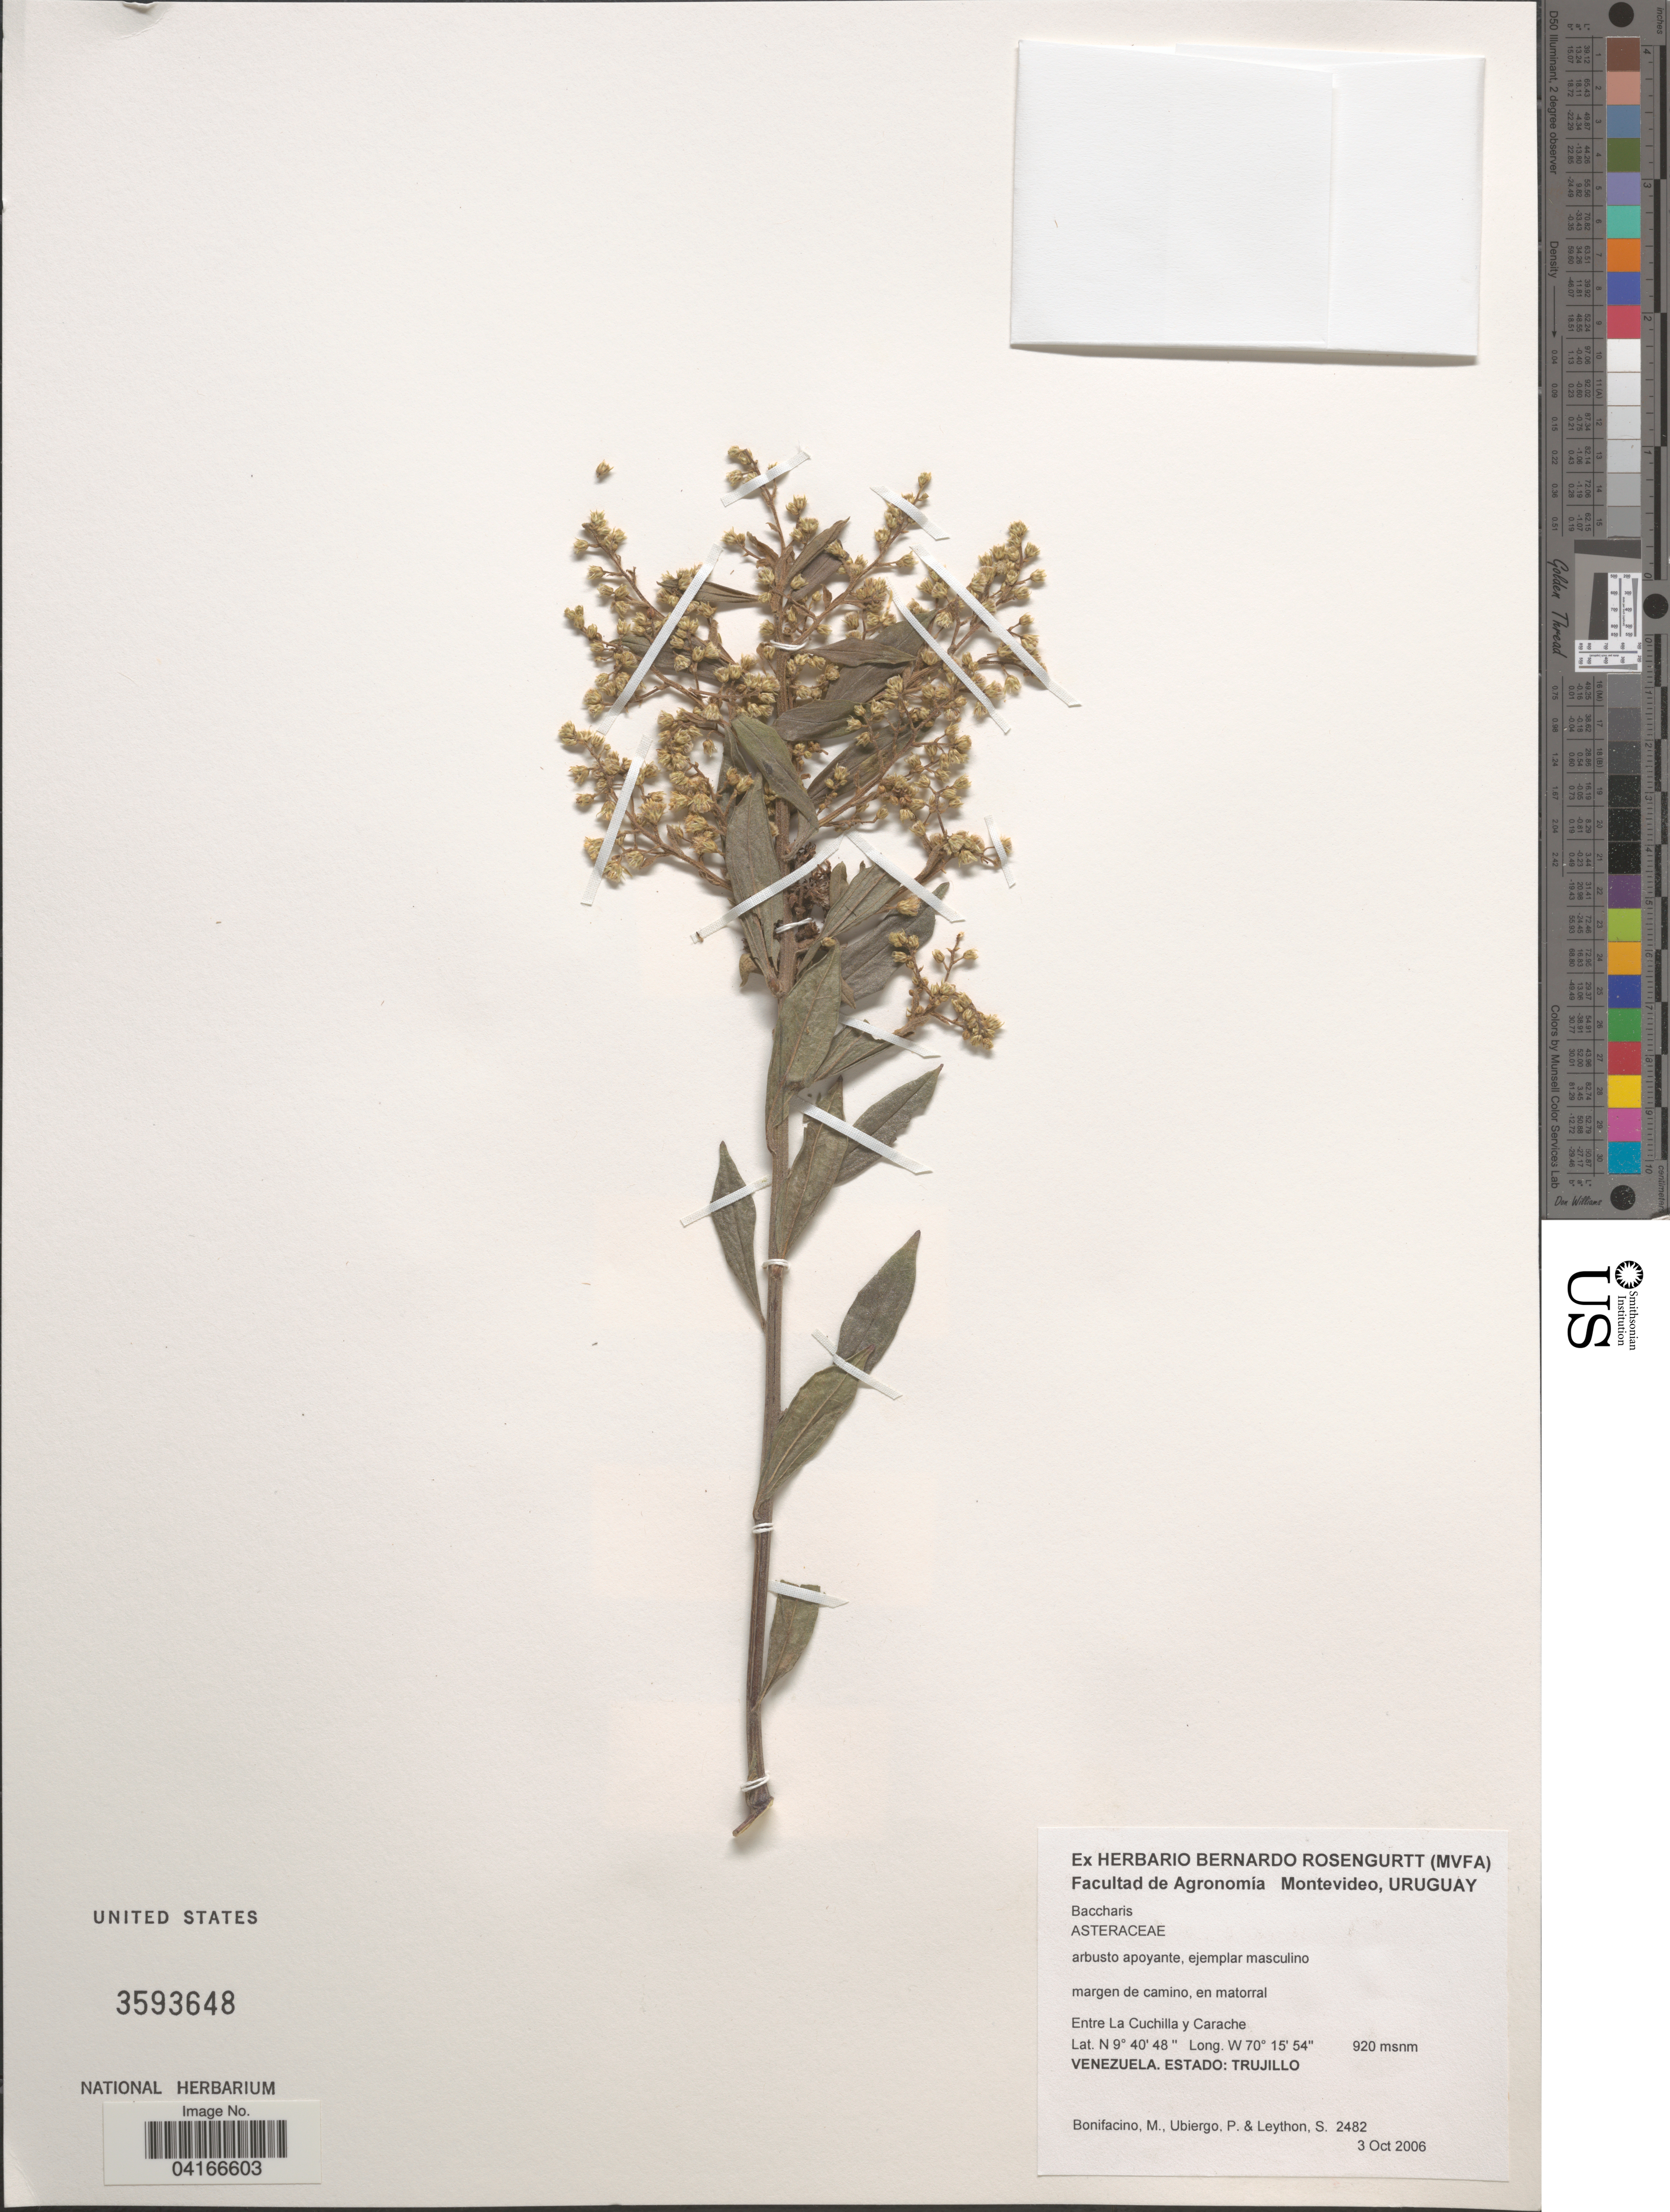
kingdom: Plantae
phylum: Tracheophyta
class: Magnoliopsida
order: Asterales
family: Asteraceae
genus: Baccharis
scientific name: Baccharis sp.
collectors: M. Bonifacino, P. Ubiergo & S. Leython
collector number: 2482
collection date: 2006-10-03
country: Venezuela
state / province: Trujillo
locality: Entre La Cuchilla y Carache.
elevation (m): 920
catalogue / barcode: US 3593648